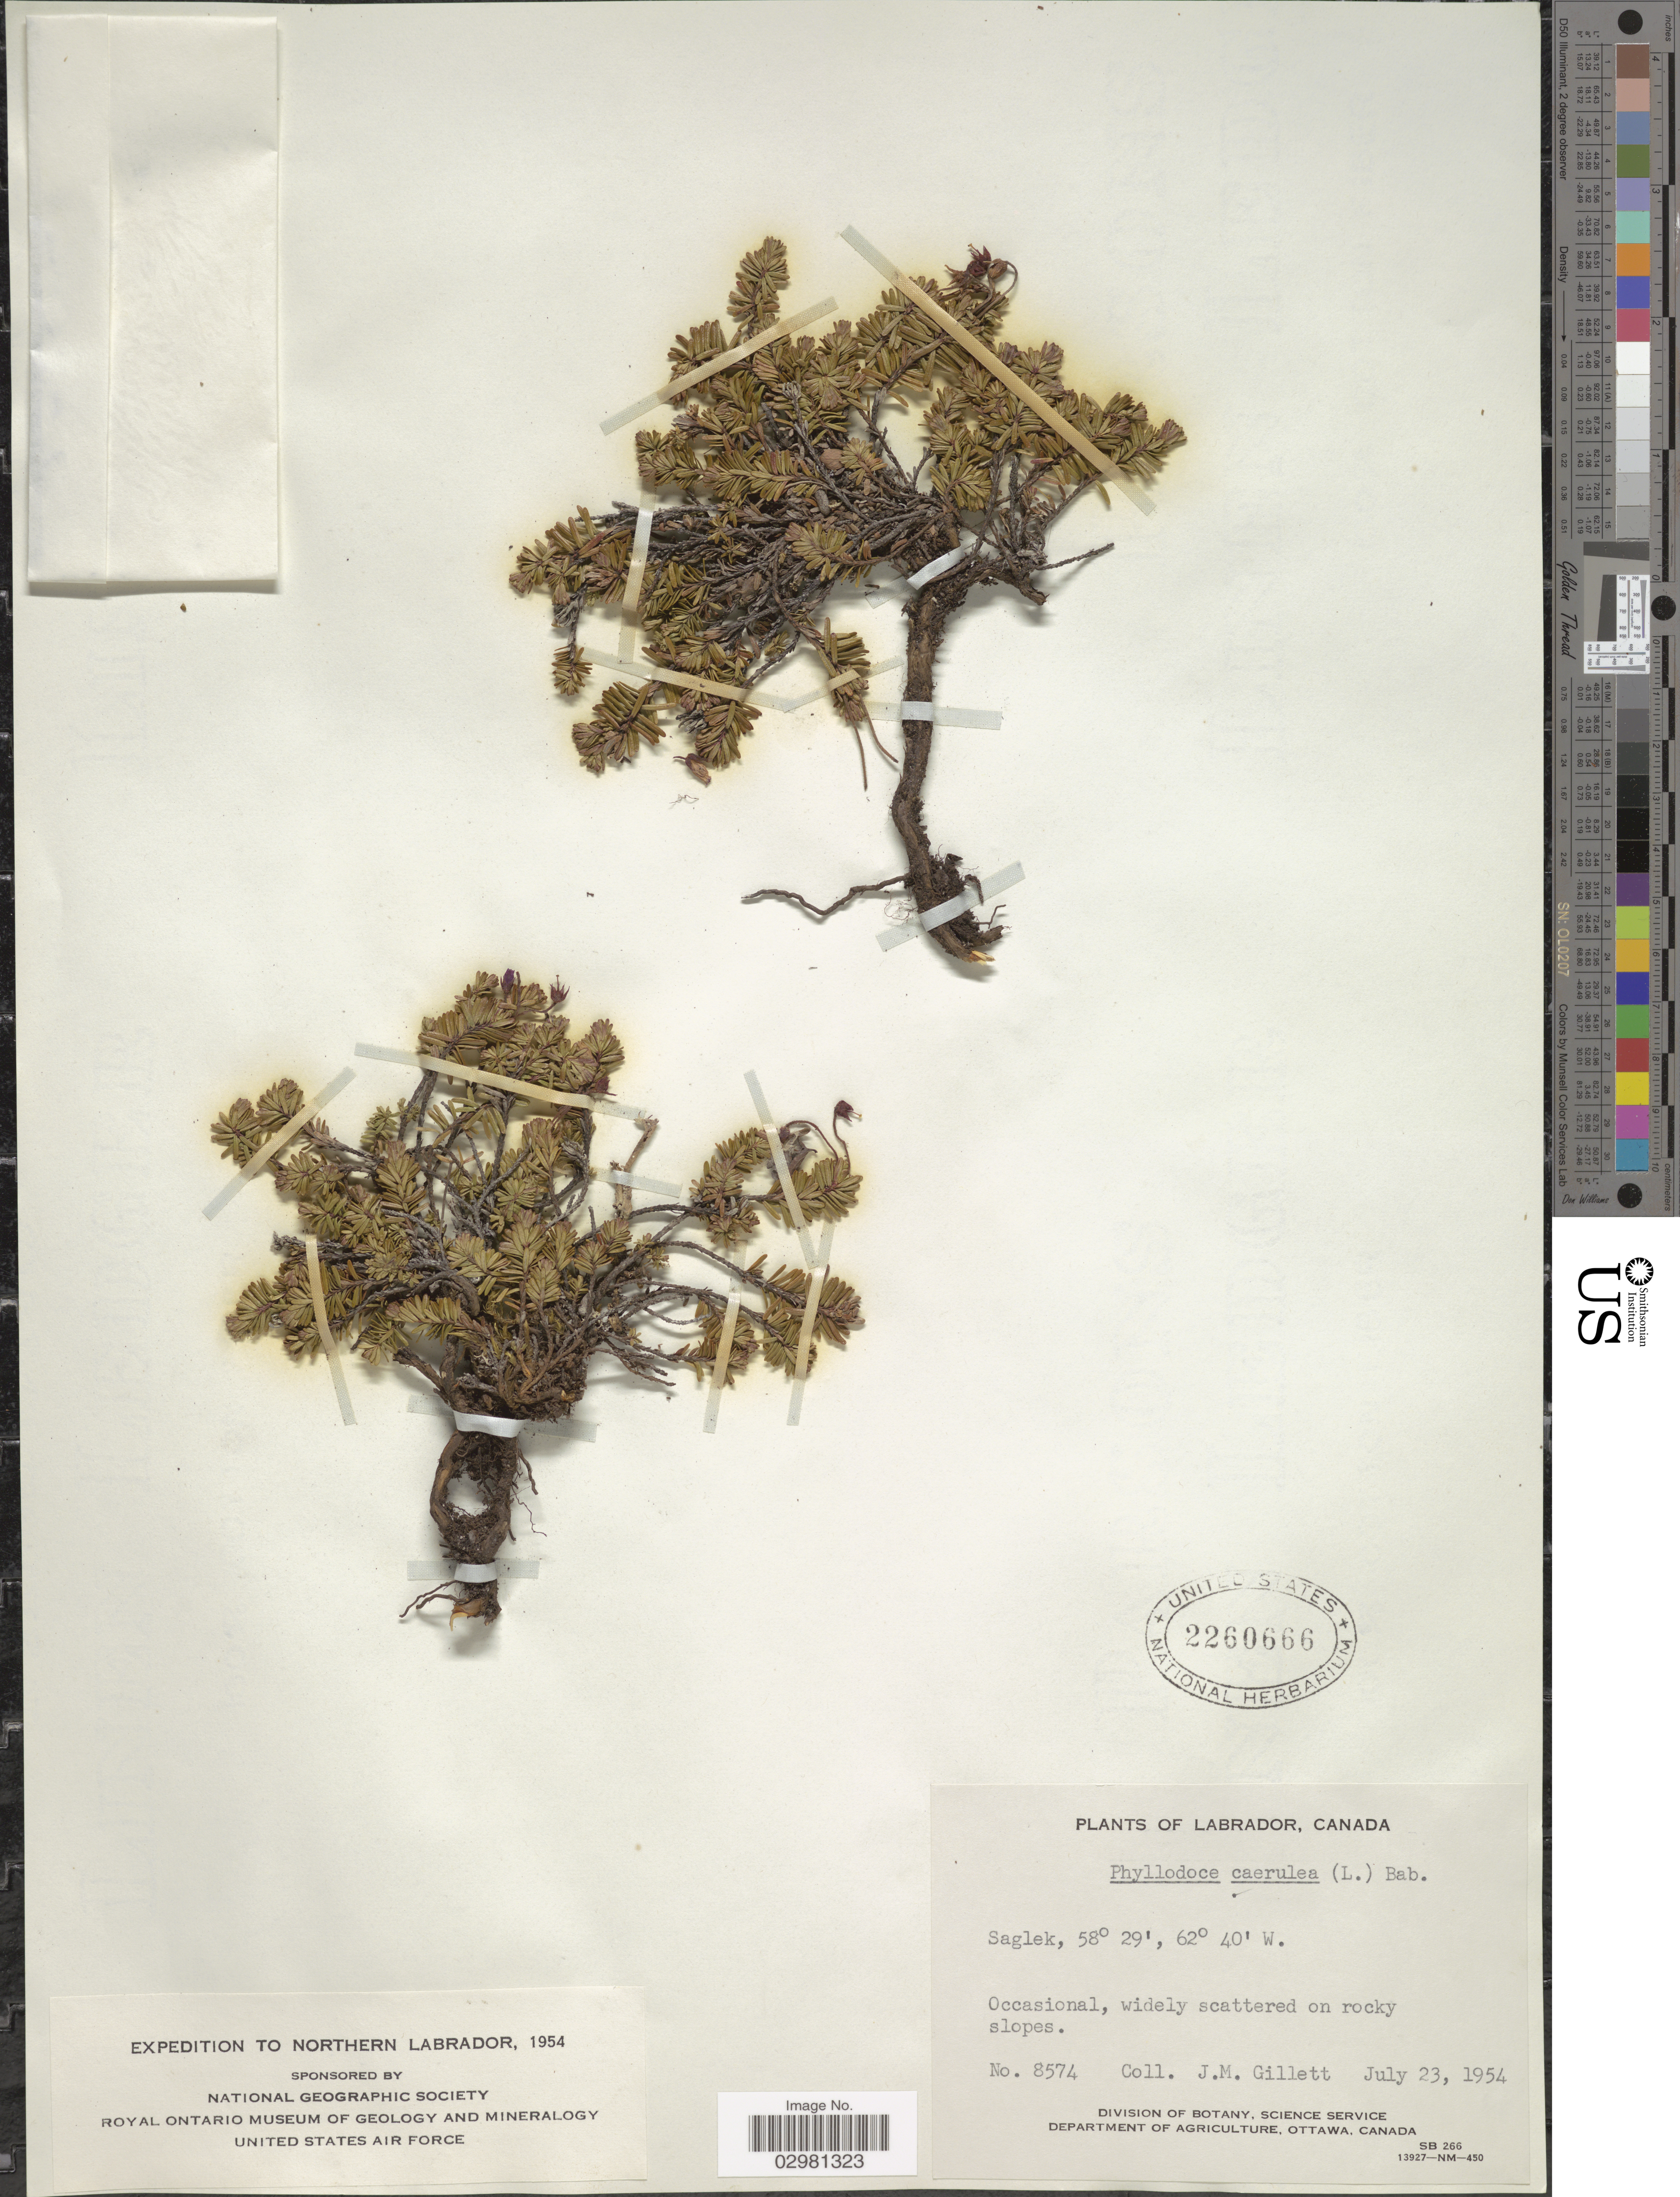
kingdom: Plantae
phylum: Tracheophyta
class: Magnoliopsida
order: Ericales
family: Ericaceae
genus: Phyllodoce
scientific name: Phyllodoce caerulea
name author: (L.) Bab.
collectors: J. M. Gillett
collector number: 8574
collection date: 1954-07-23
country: Canada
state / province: Newfoundland and Labrador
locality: Labrador, Saglek.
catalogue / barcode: US 2260666